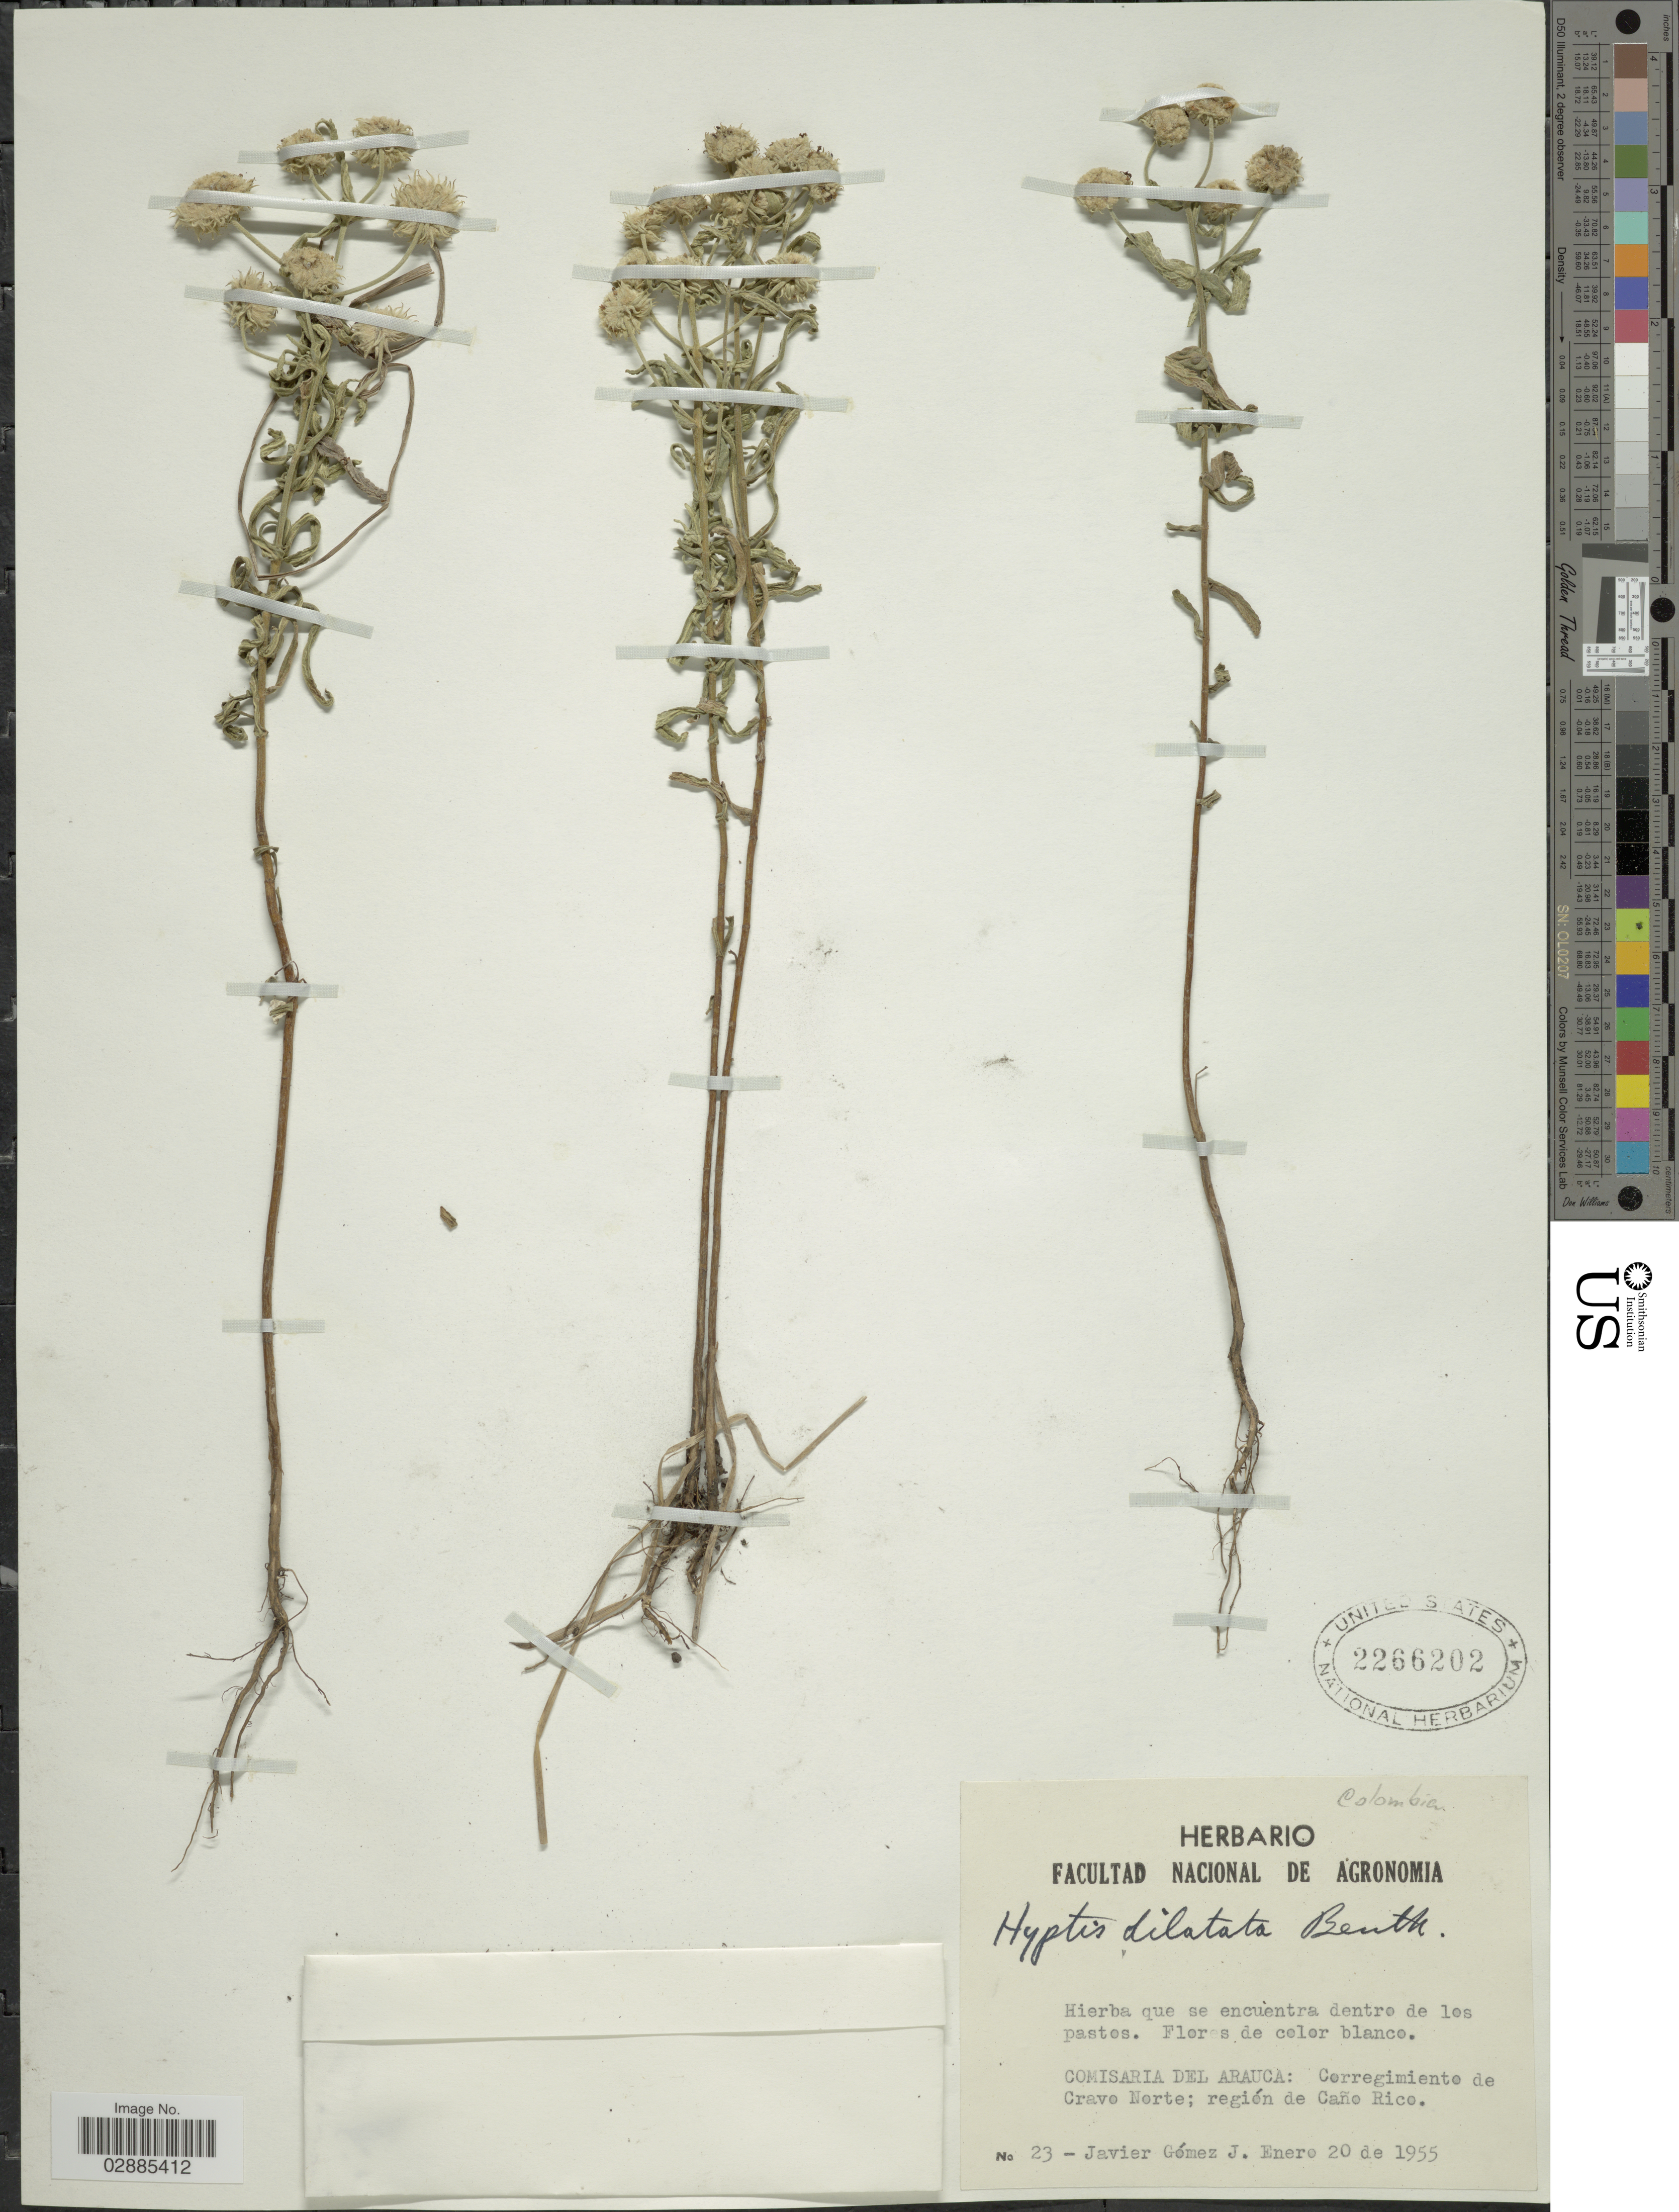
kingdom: Plantae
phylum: Tracheophyta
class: Magnoliopsida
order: Lamiales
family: Lamiaceae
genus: Hyptis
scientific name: Hyptis dilatata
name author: Benth.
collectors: G. Javier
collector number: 23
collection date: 1955-01-20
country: Colombia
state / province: Arauca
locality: Comisaria del Arauca: Corregimiente de Cravo Norte; región de Caño Rico.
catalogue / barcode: US 2266202